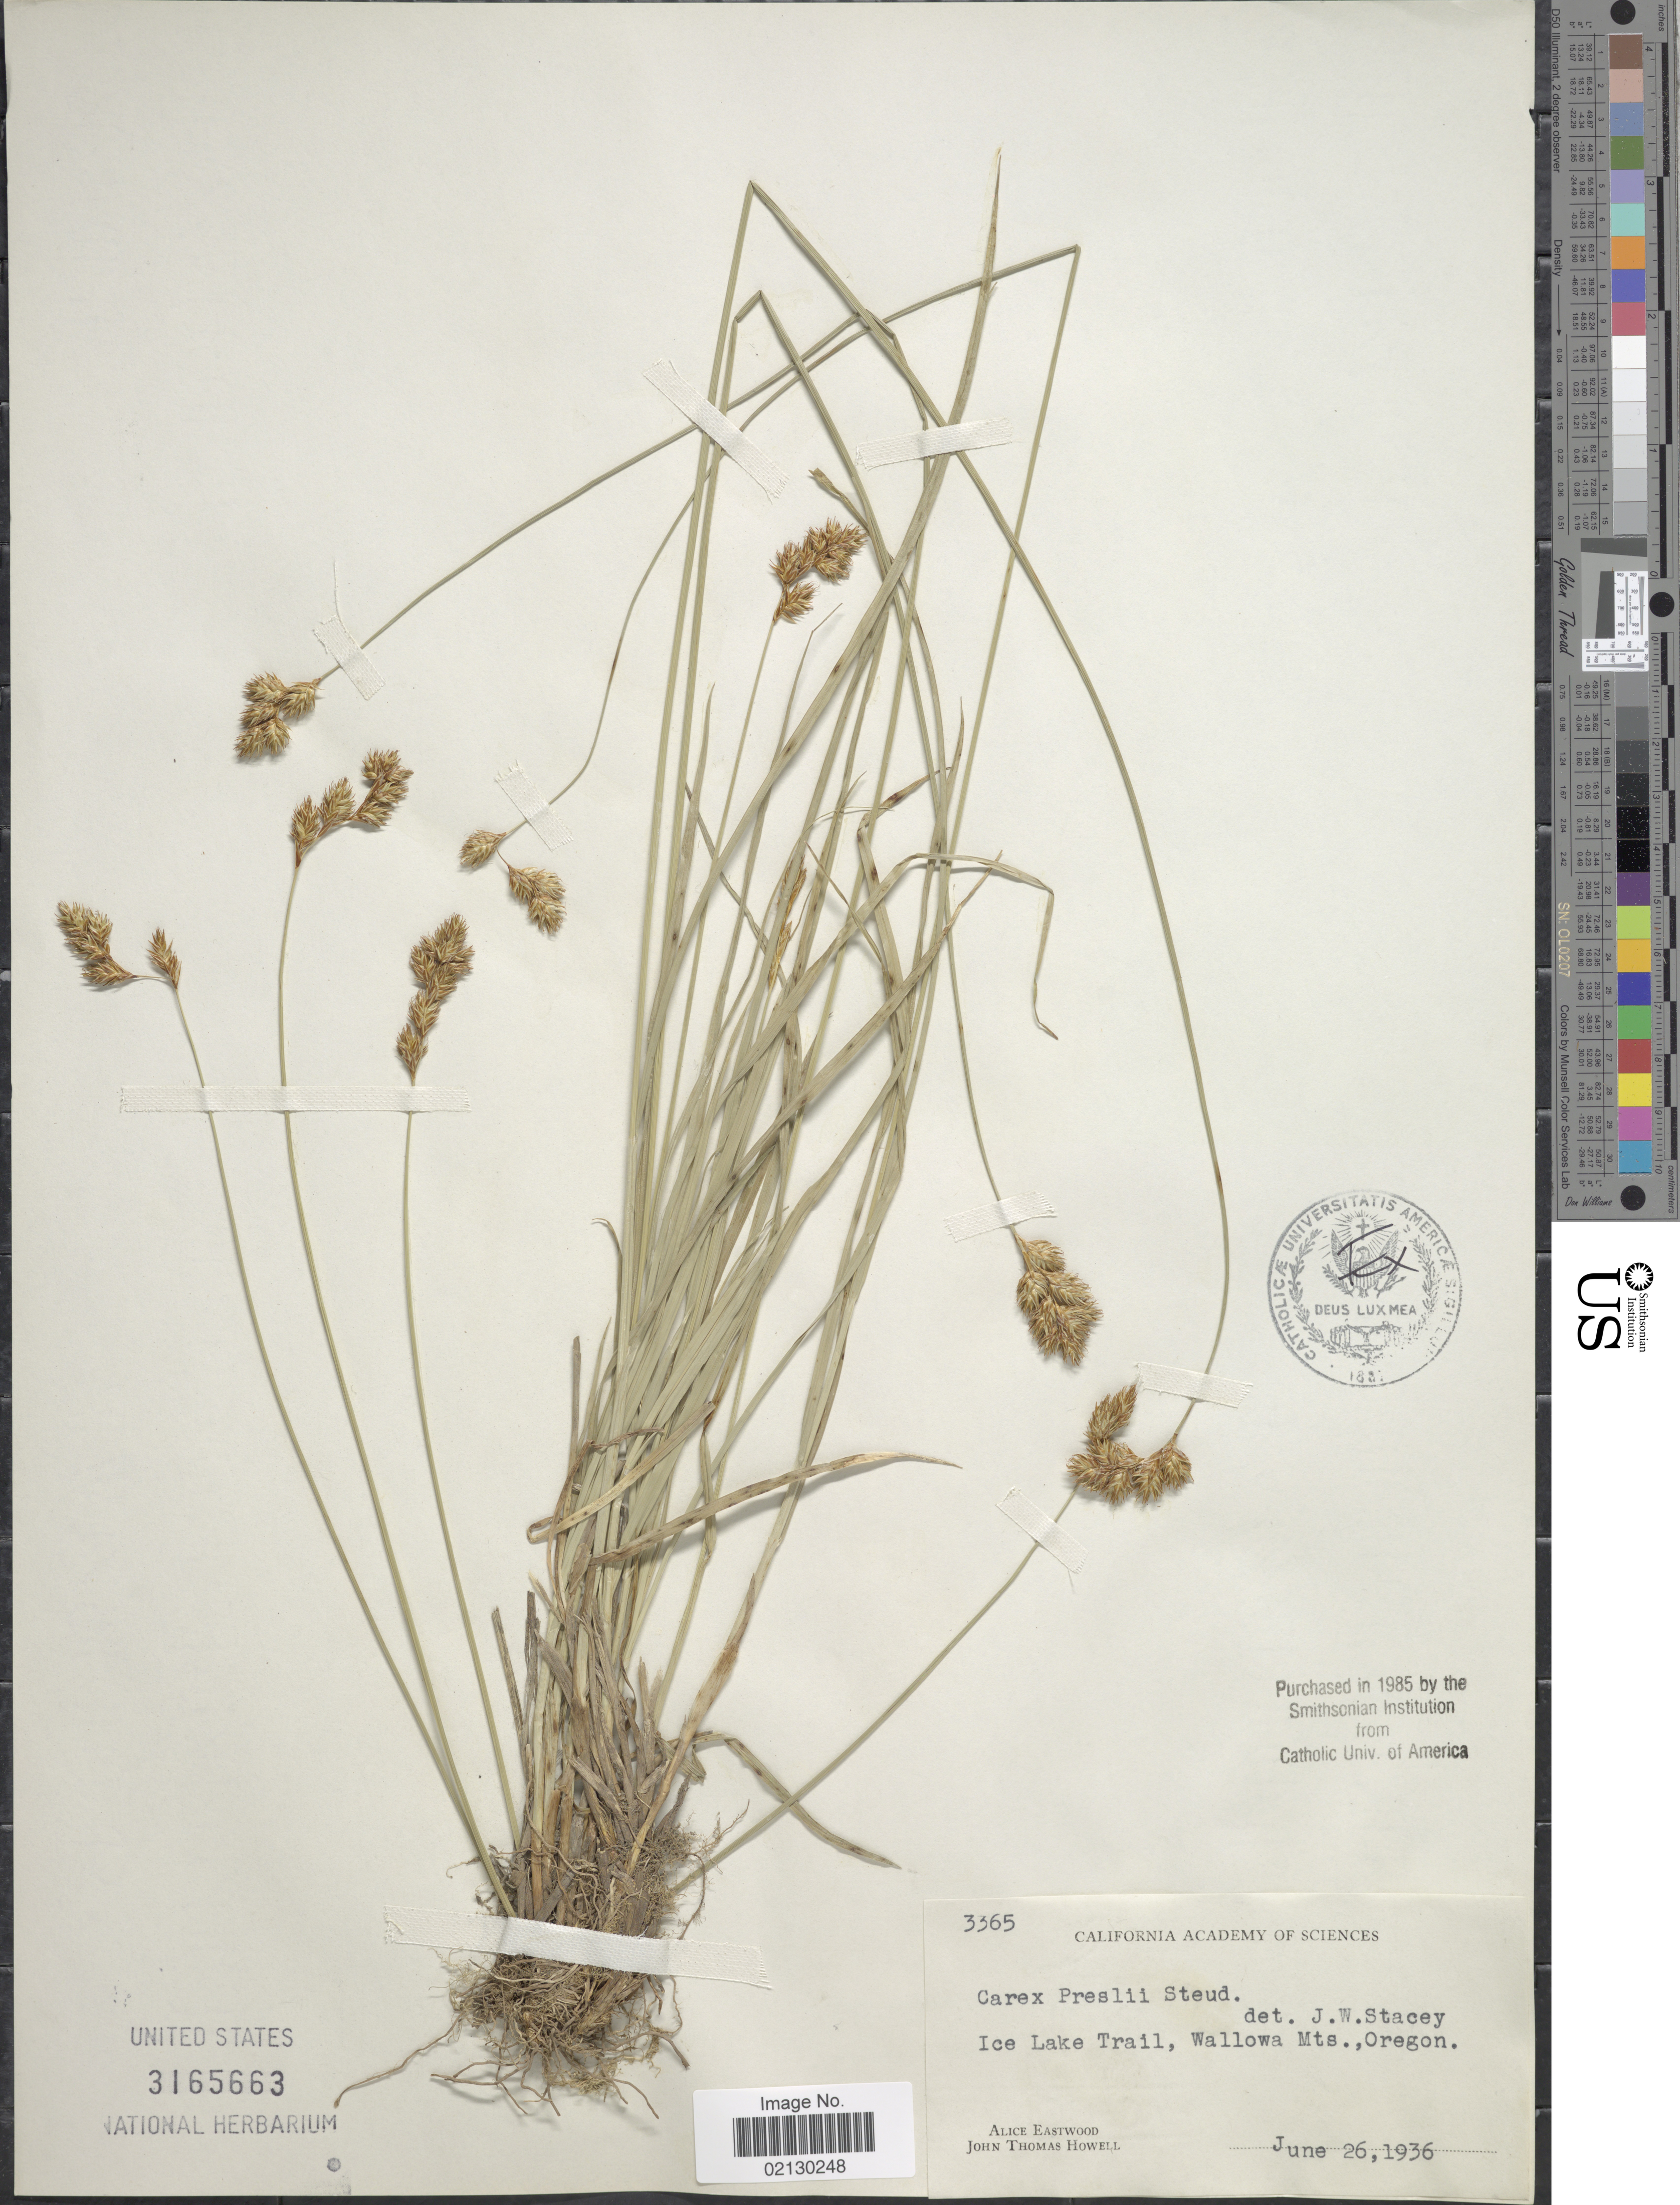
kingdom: Plantae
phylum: Tracheophyta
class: Liliopsida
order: Poales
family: Cyperaceae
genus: Carex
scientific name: Carex preslii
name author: Steud.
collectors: A. Eastwood & J. T. Howell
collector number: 3365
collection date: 1936-06-26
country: United States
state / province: Oregon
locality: Ice lake Trail, Wallowa Mts.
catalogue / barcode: US 3165663